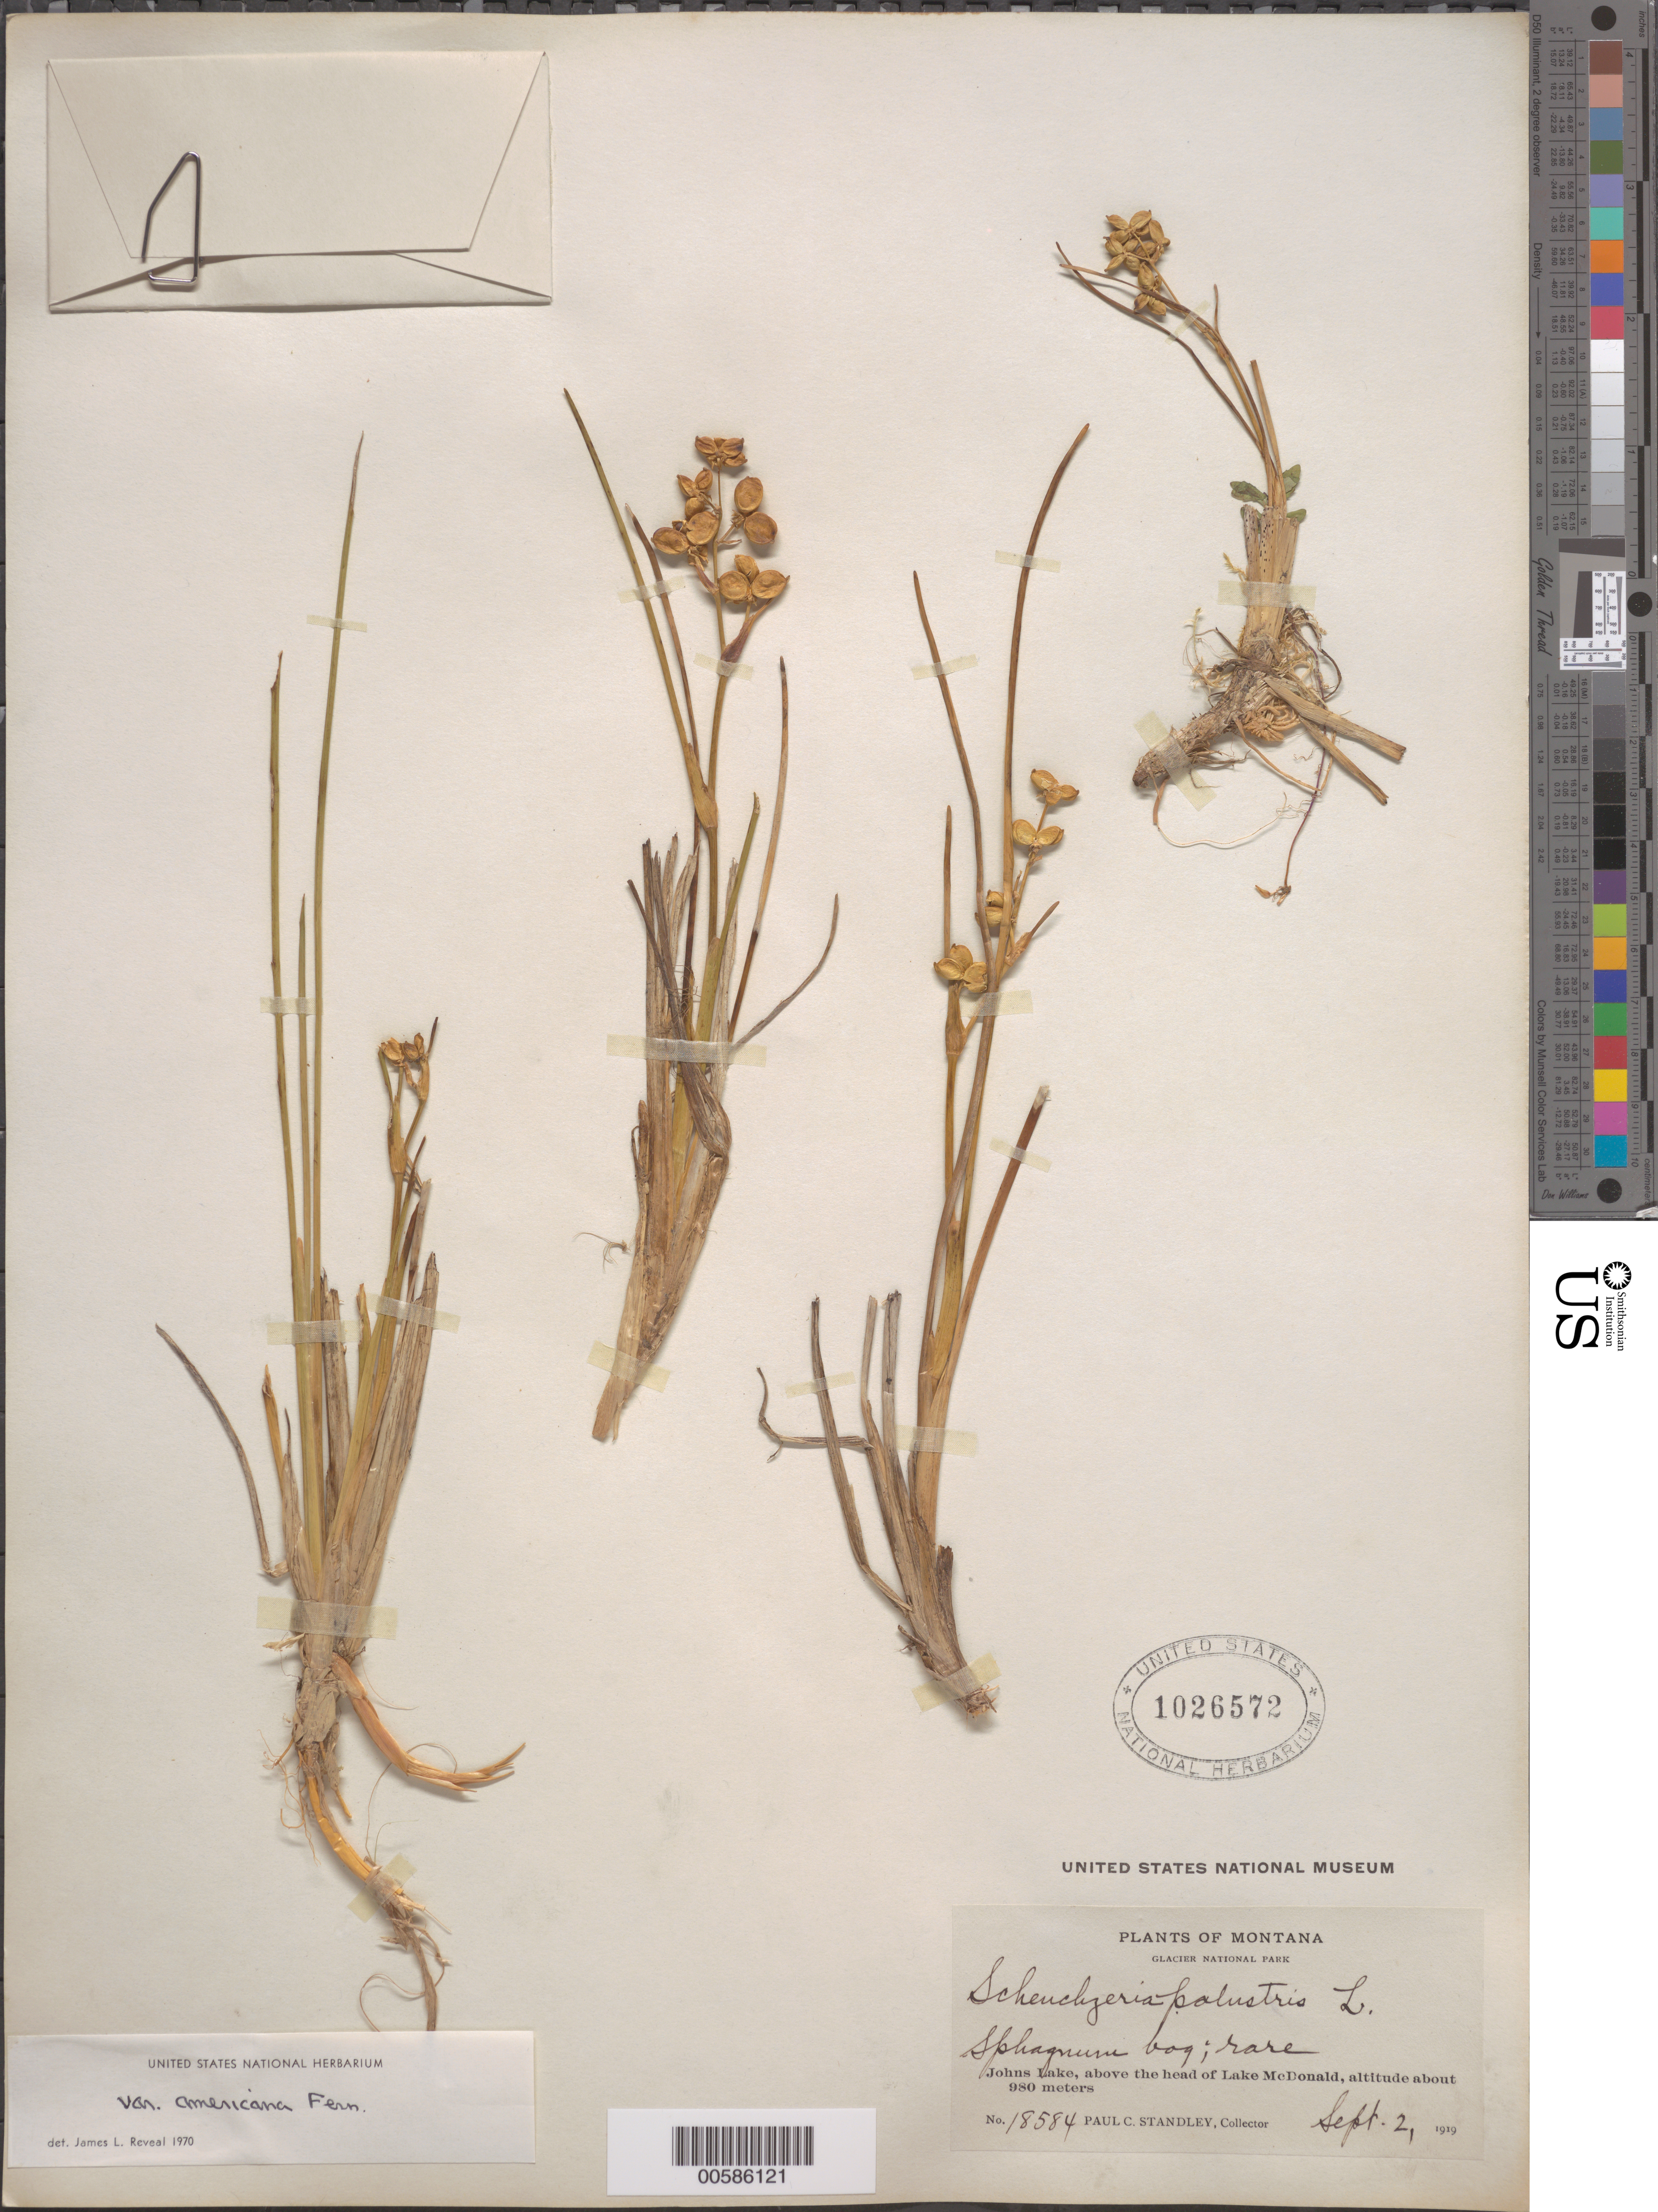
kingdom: Plantae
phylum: Tracheophyta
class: Liliopsida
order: Alismatales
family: Scheuchzeriaceae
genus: Scheuchzeria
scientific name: Scheuchzeria palustris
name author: L.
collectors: P. C. Standley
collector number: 18584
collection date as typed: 02 Sep 1919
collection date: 1919-09-02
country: United States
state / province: Montana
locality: Johns Lake, head of Lake McDonald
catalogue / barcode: US 1026572